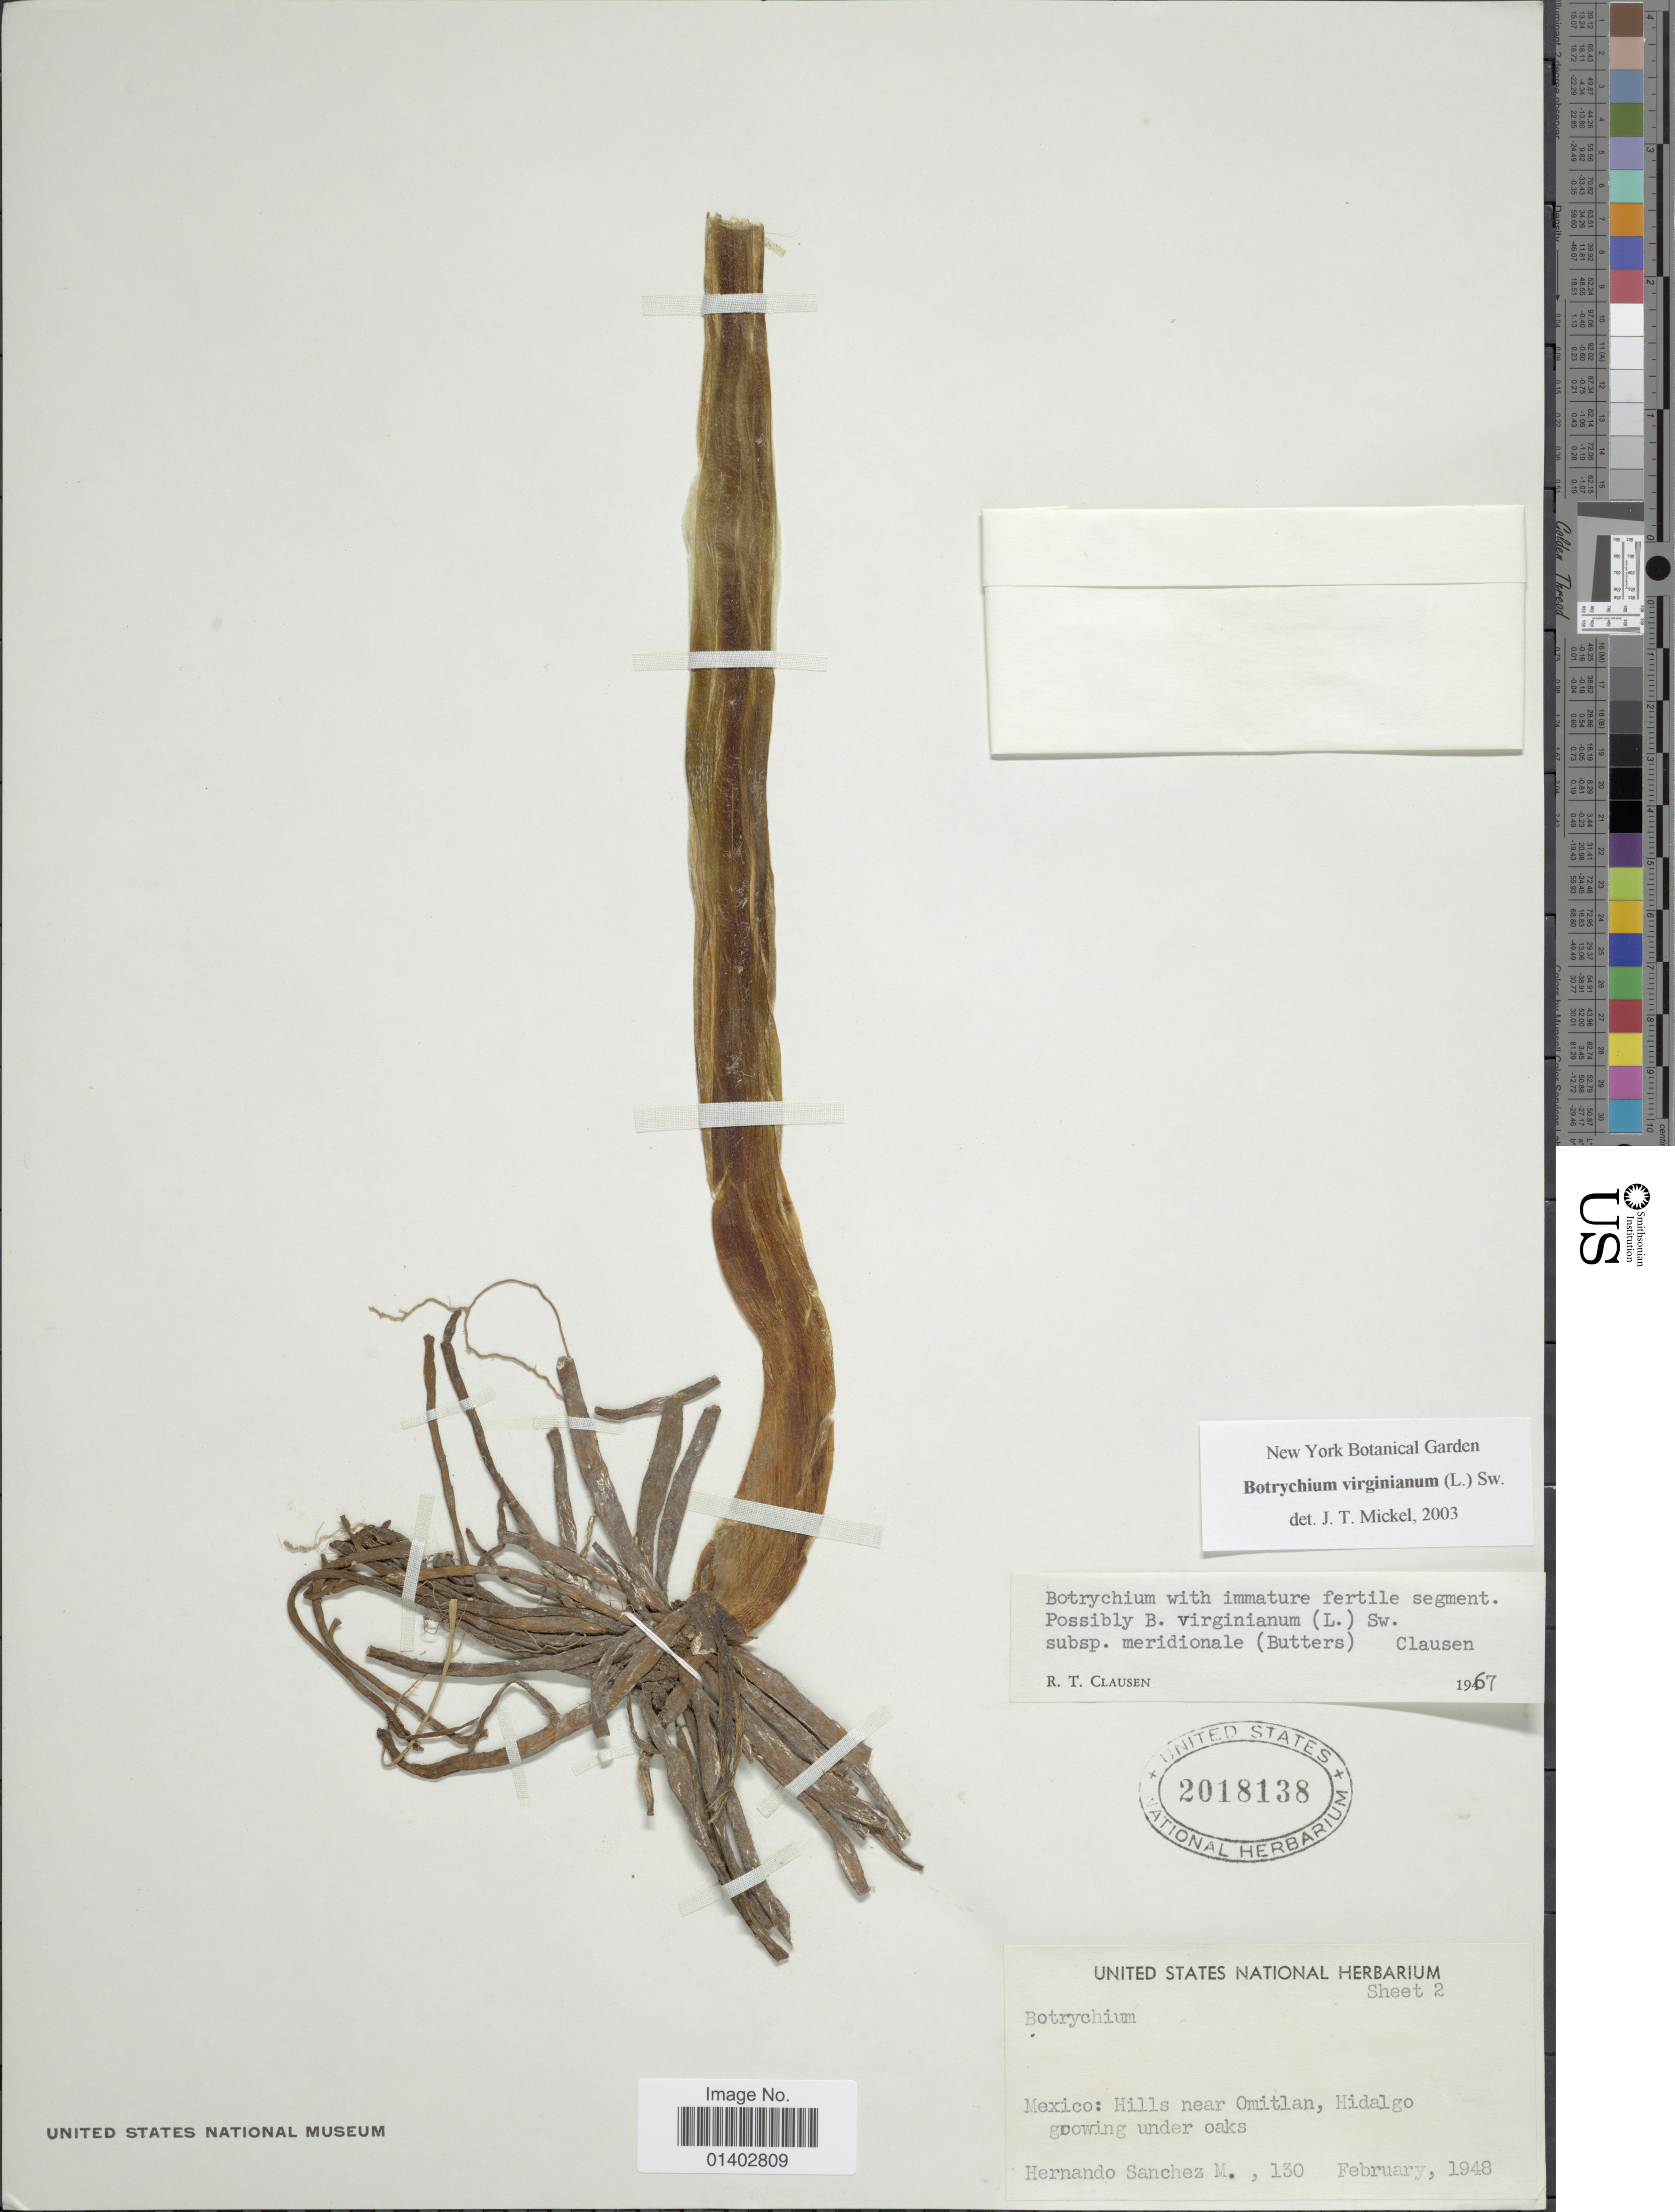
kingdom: Plantae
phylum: Tracheophyta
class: Polypodiopsida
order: Ophioglossales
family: Ophioglossaceae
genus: Botrychium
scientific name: Botrychium virginianum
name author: (L.) Sw.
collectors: H. Sánchez-Mejorada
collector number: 130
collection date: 1948-02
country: Mexico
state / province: Hidalgo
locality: Hills near Omitlan, growing under oaks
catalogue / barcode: US 2018138